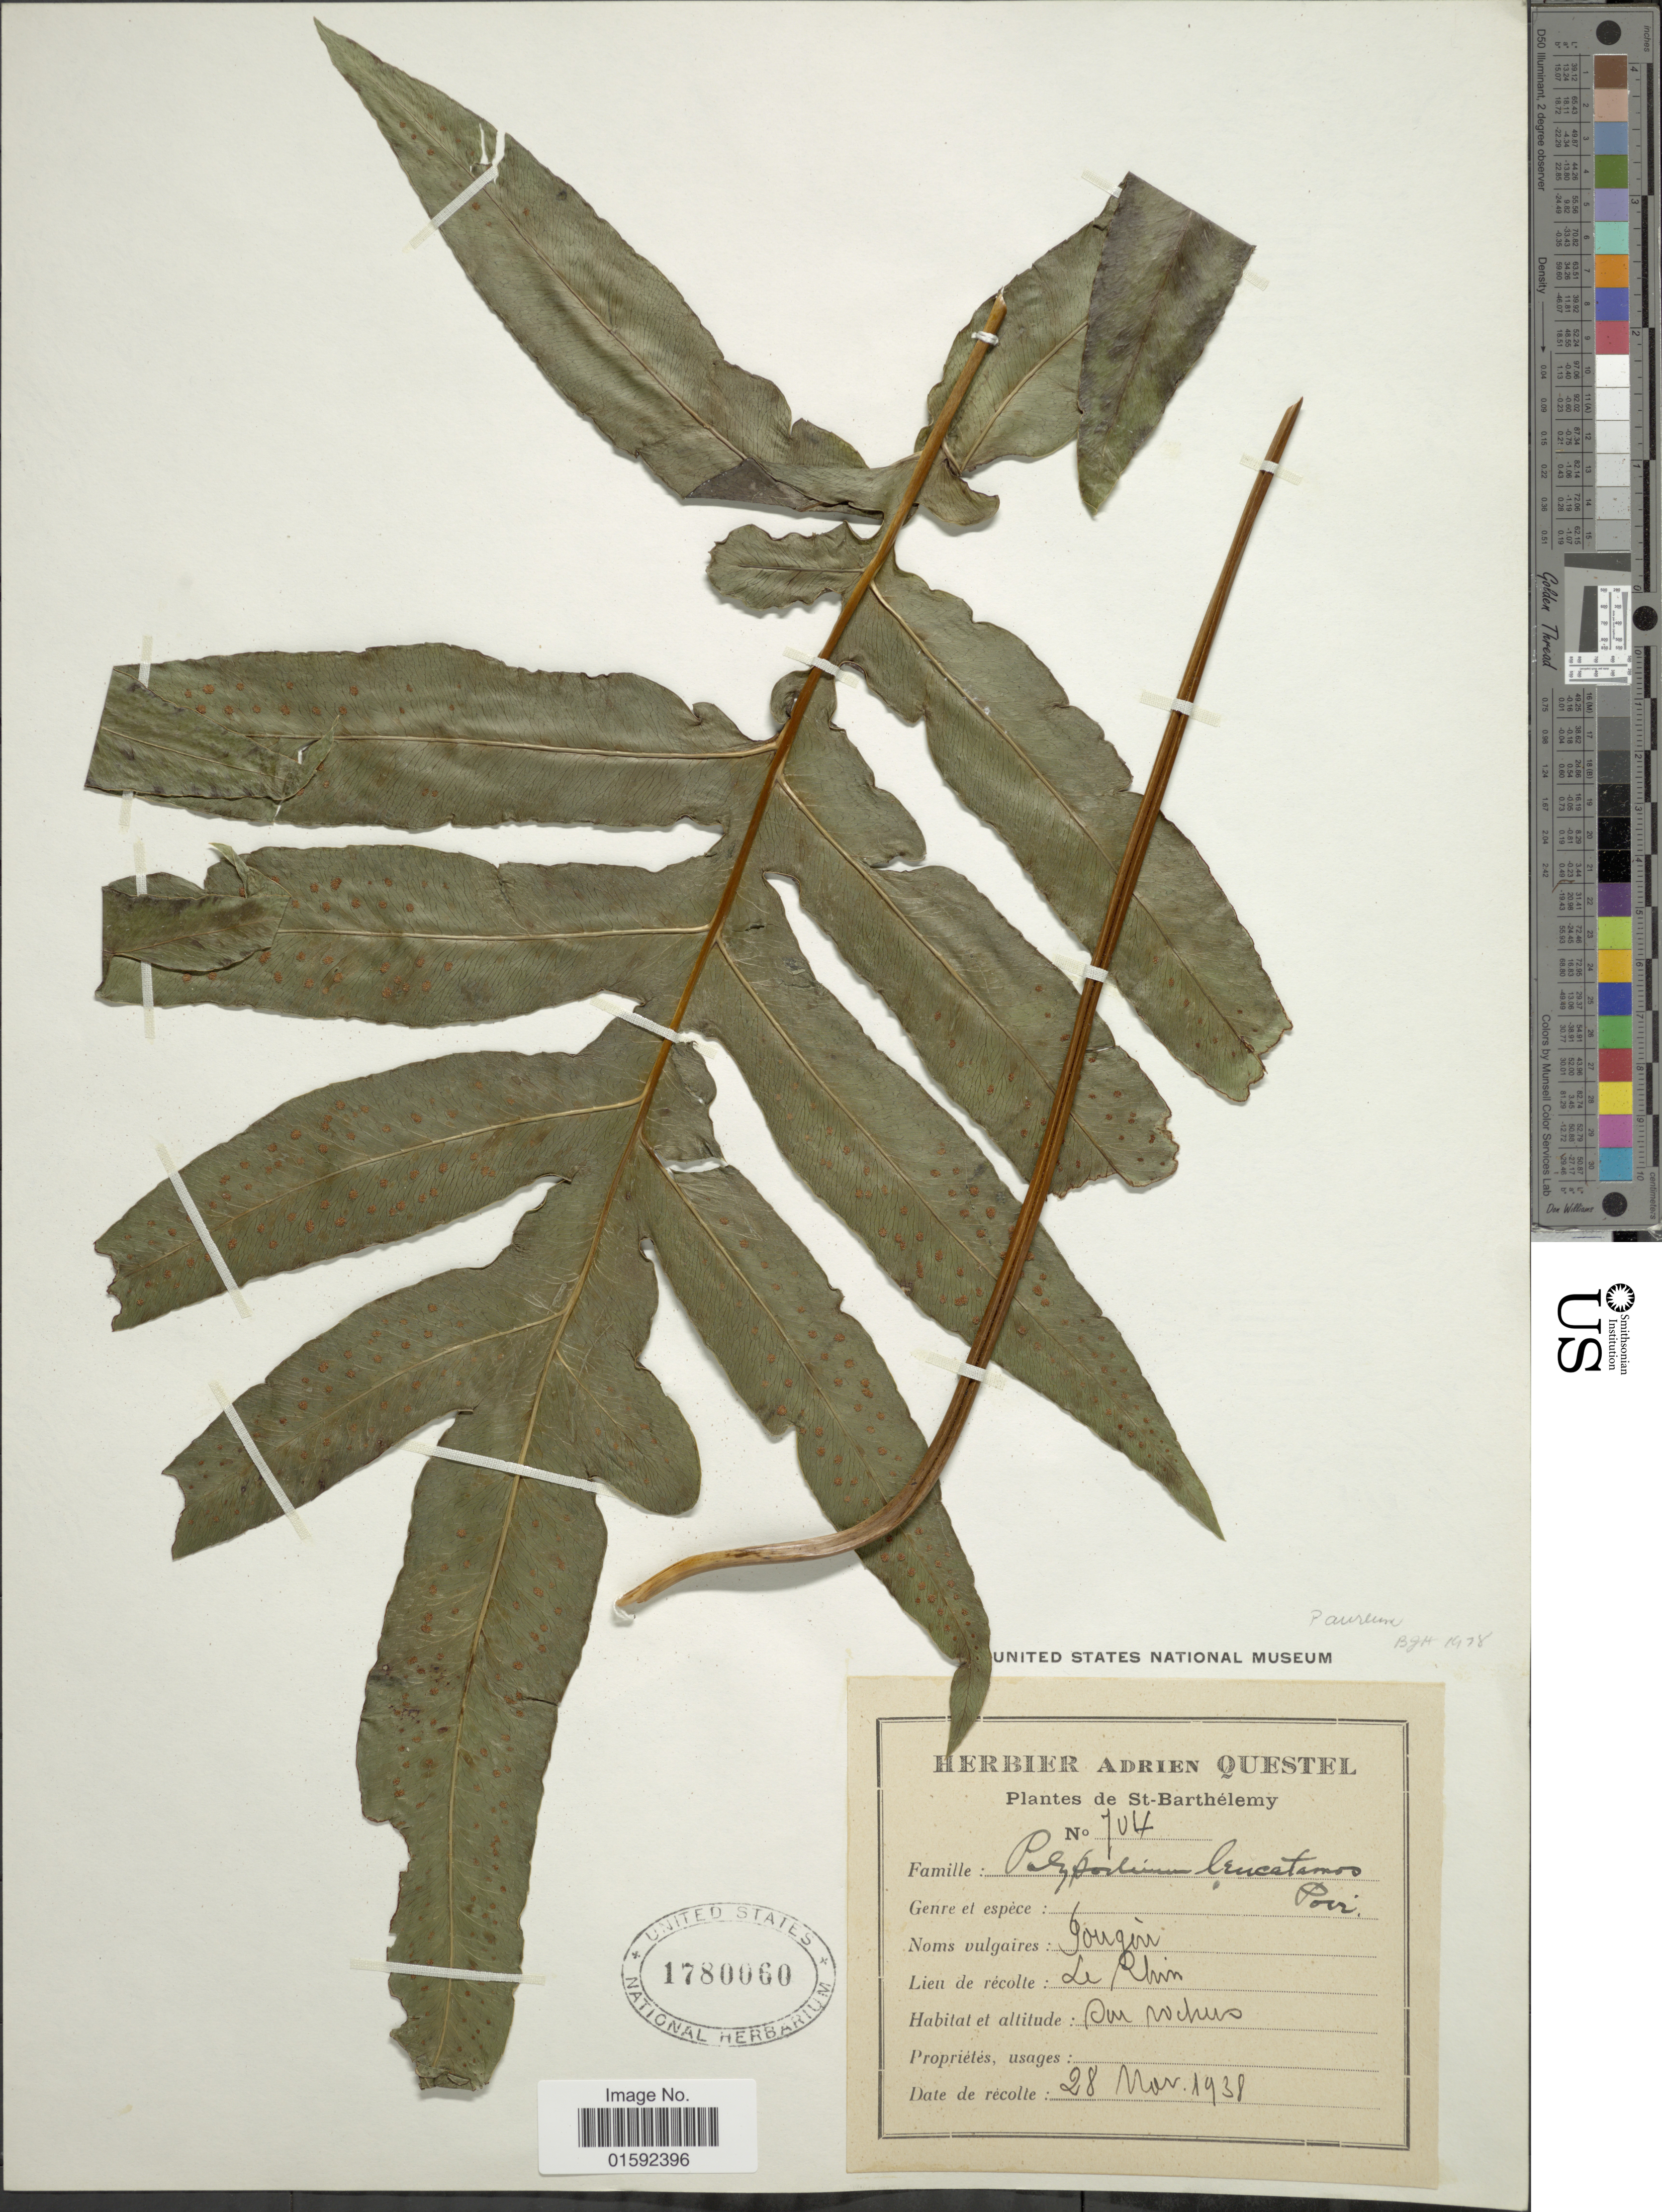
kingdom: Plantae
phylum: Tracheophyta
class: Polypodiopsida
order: Polypodiales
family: Polypodiaceae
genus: Phlebodium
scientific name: Phlebodium aureum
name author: (L.) J. Sm.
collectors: ex herb. A. Questal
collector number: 704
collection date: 1938-11-28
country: Saint Barthélemy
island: Saint Barthélemy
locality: Le Rhin.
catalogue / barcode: US 1780060